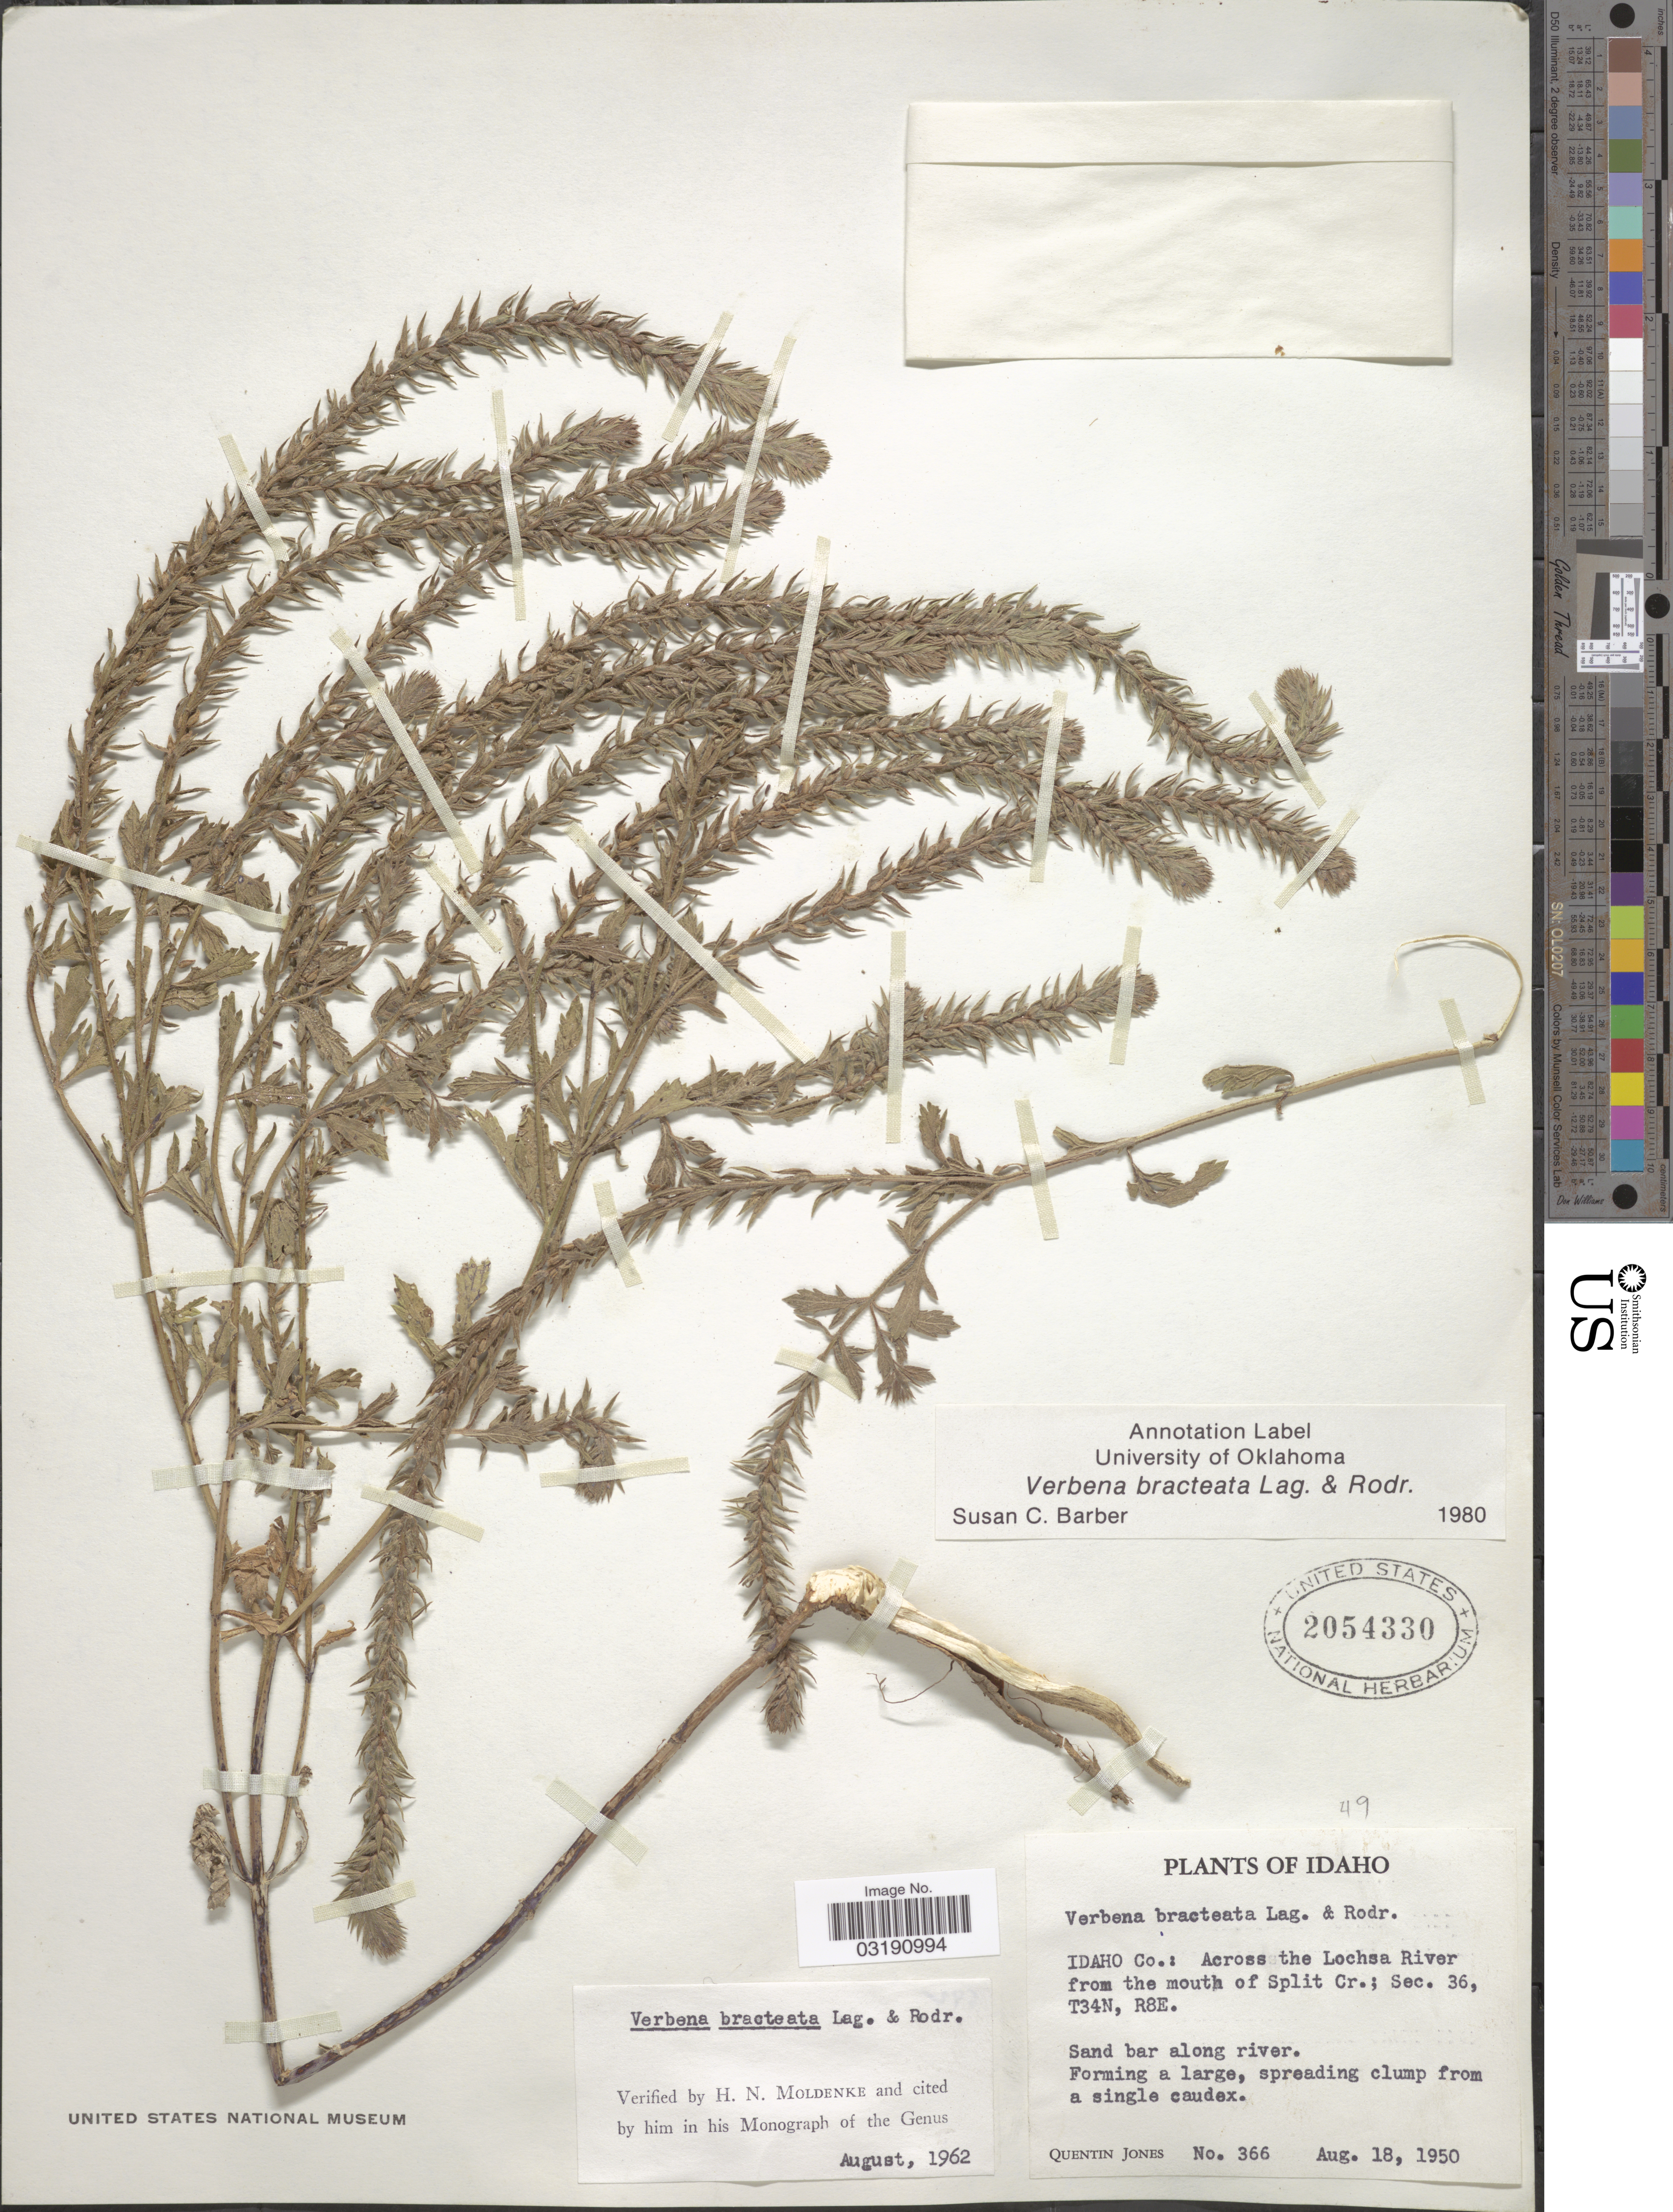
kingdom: Plantae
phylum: Tracheophyta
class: Magnoliopsida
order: Lamiales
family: Verbenaceae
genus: Verbena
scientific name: Verbena bracteata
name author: Cav. ex Lag. & Rodr.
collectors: Q. Jones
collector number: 366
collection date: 1950-08-18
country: United States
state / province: Idaho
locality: Idaho Co.: Across the Lochsa River from the mouth of Split Cr.; Sec. 36, T34N, R8E.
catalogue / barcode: US 2054330